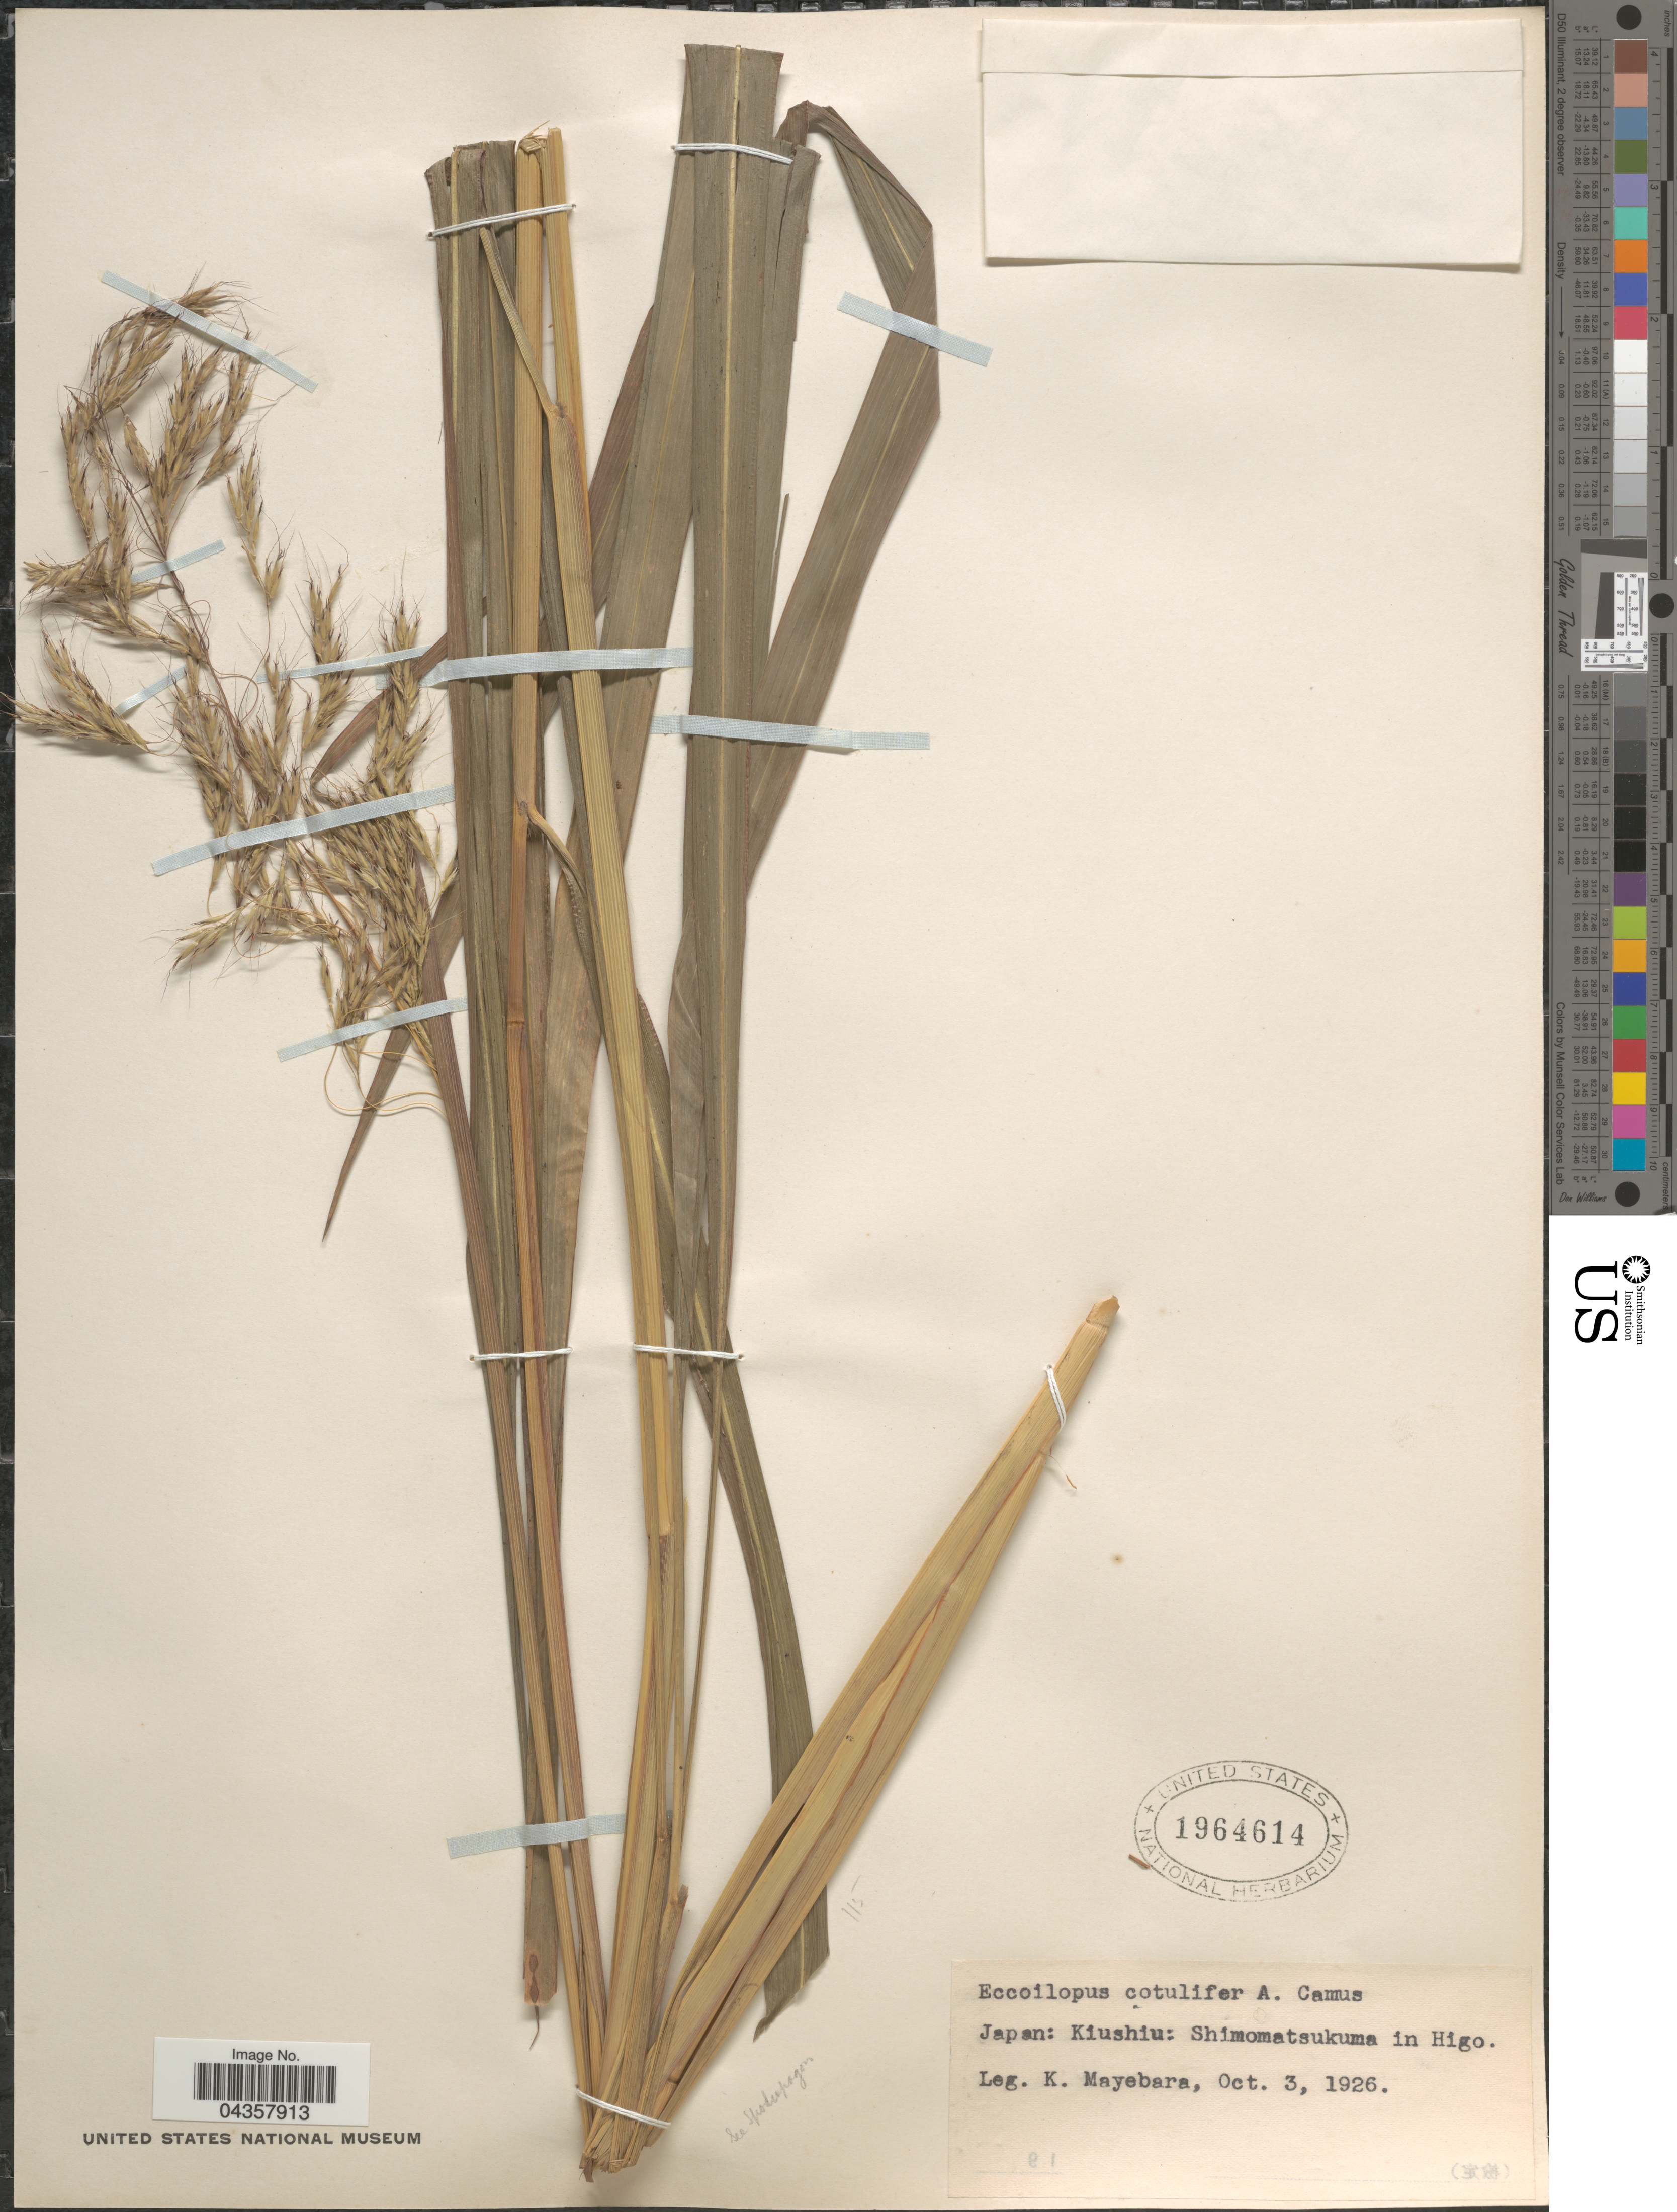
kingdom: Plantae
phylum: Tracheophyta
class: Liliopsida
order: Poales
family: Poaceae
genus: Spodiopogon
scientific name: Spodiopogon cotulifer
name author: (Thunb.) Hack.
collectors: K. Mayebara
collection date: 1926-10-03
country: Japan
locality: Kiushiu: Shimomatsukuma in Higo.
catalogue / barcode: US 1964614